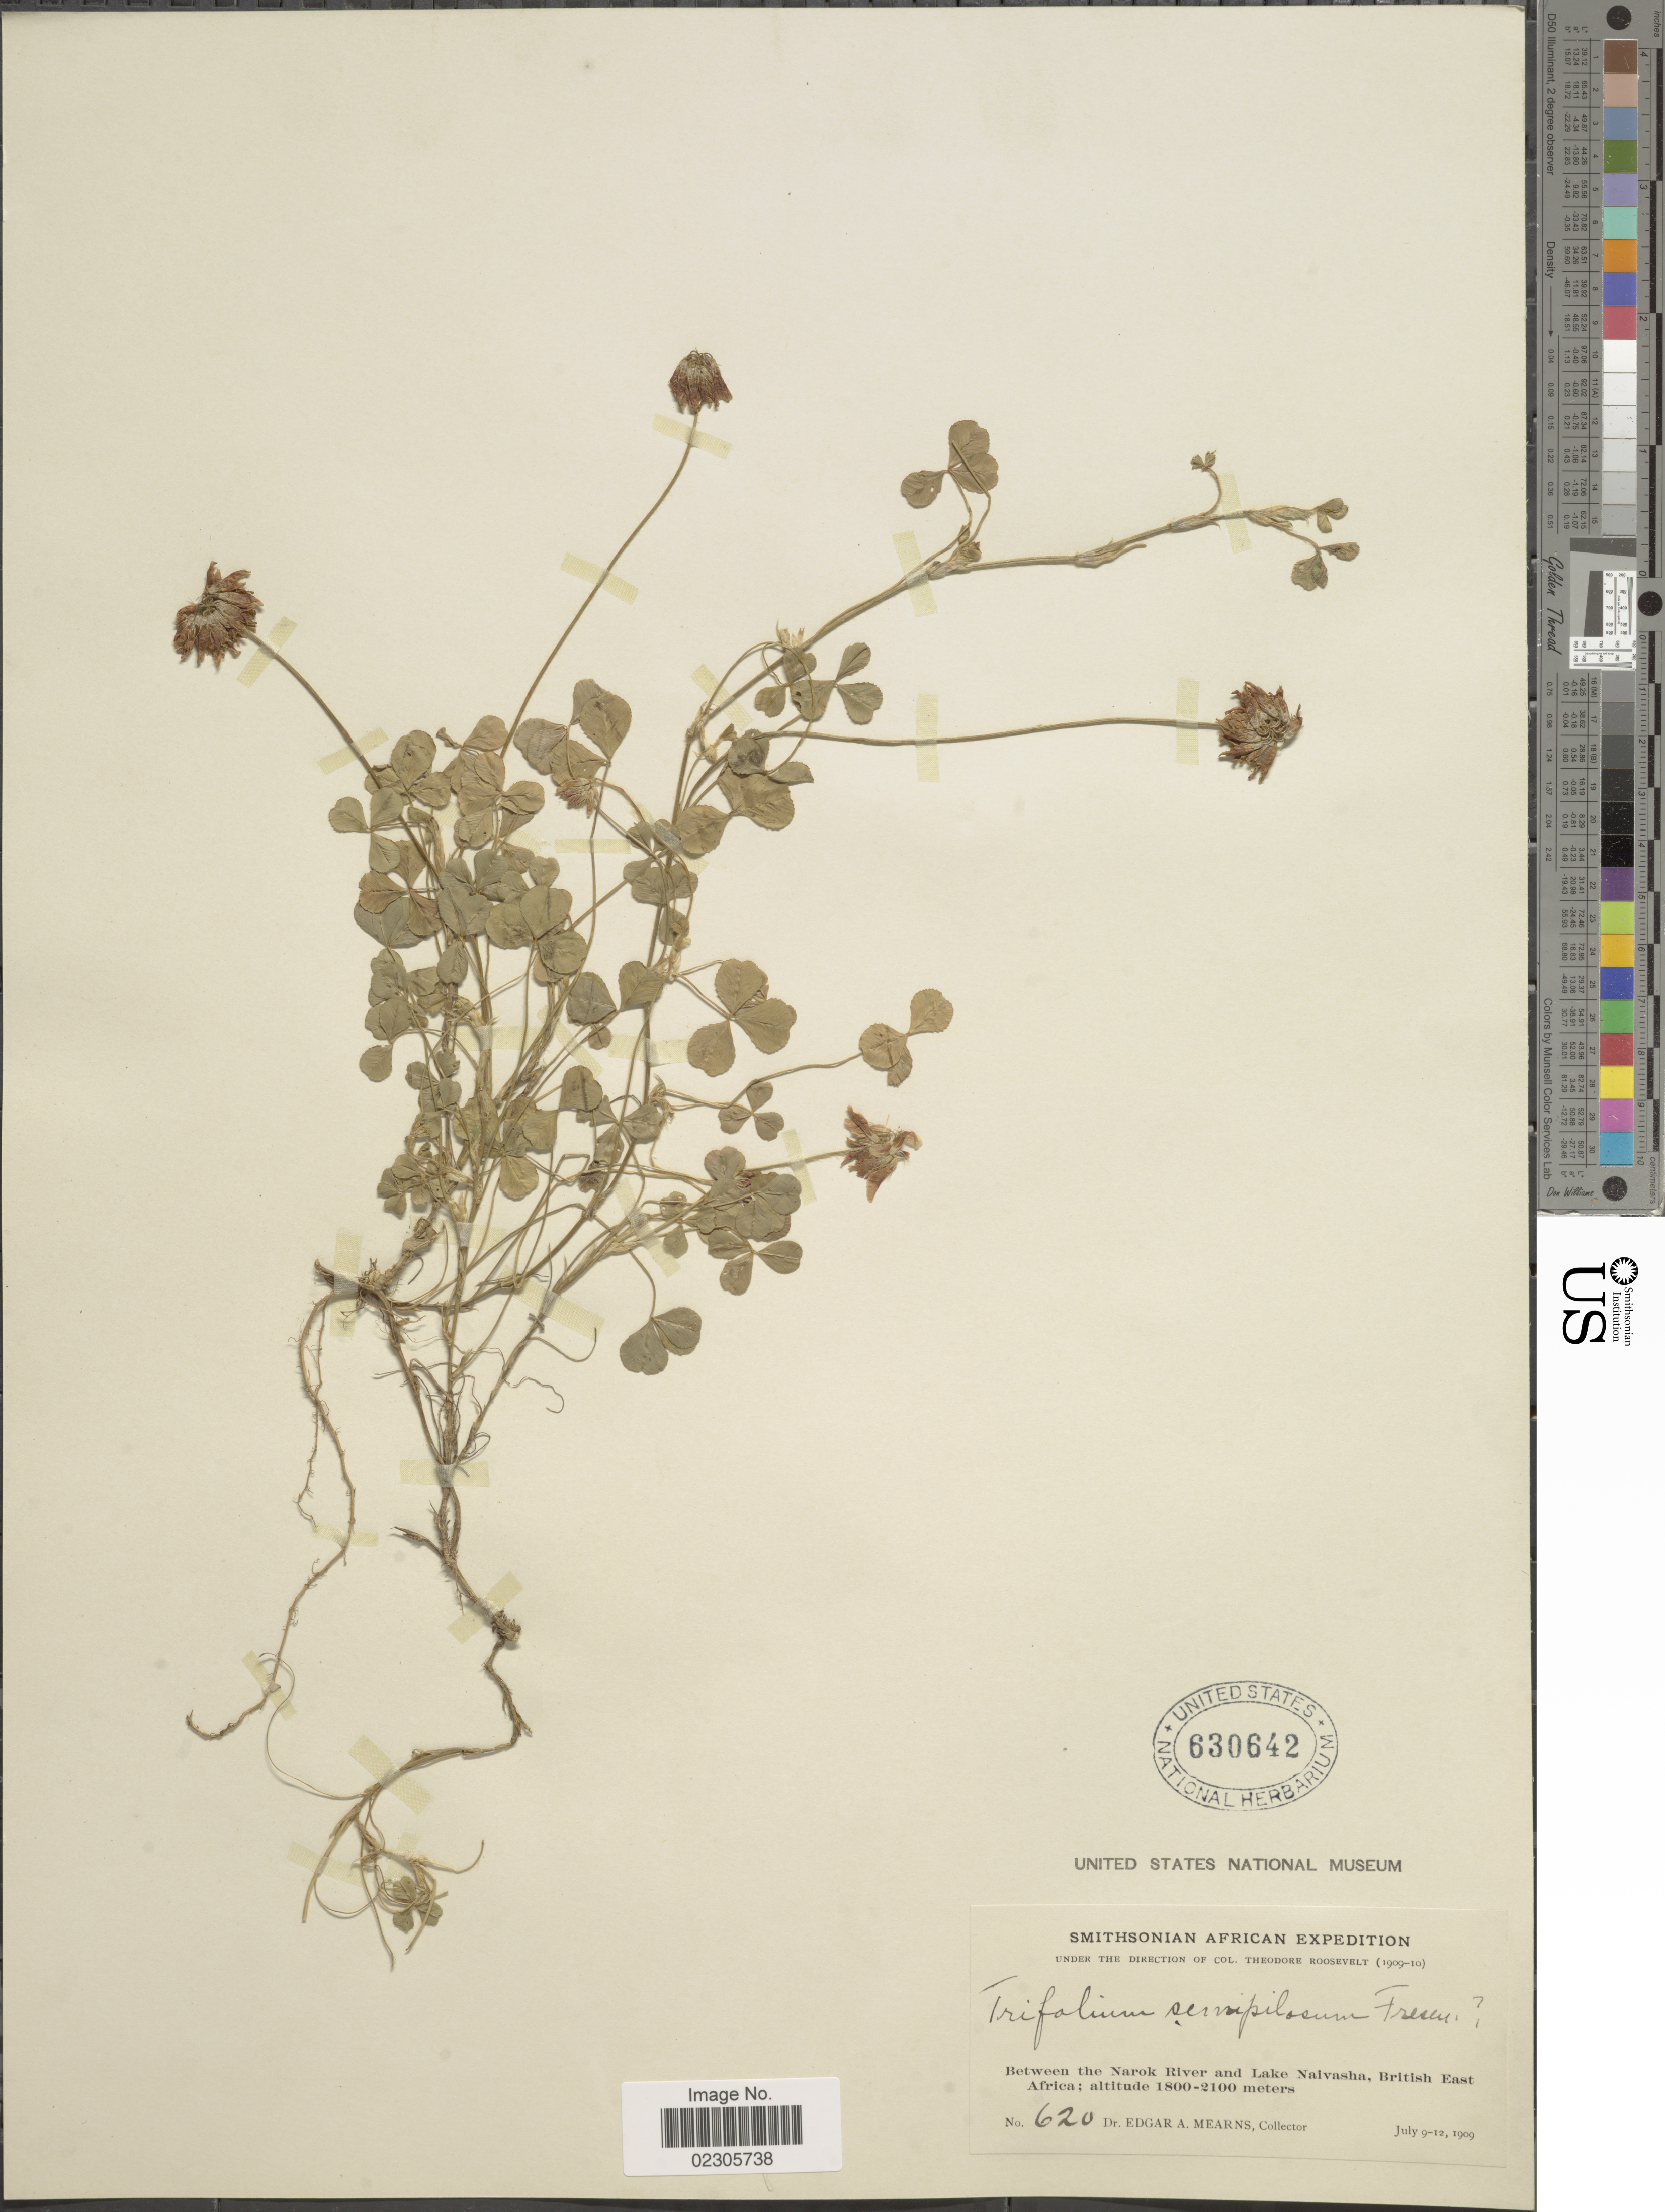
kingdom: Plantae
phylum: Tracheophyta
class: Magnoliopsida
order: Fabales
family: Fabaceae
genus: Trifolium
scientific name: Trifolium semipilosum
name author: Fresen.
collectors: E. A. Mearns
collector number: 620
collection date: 1909-07-09/1909-07-12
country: Kenya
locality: Between the Narok River and Lake Naivasha, British East Africa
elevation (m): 1800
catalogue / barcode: US 630642